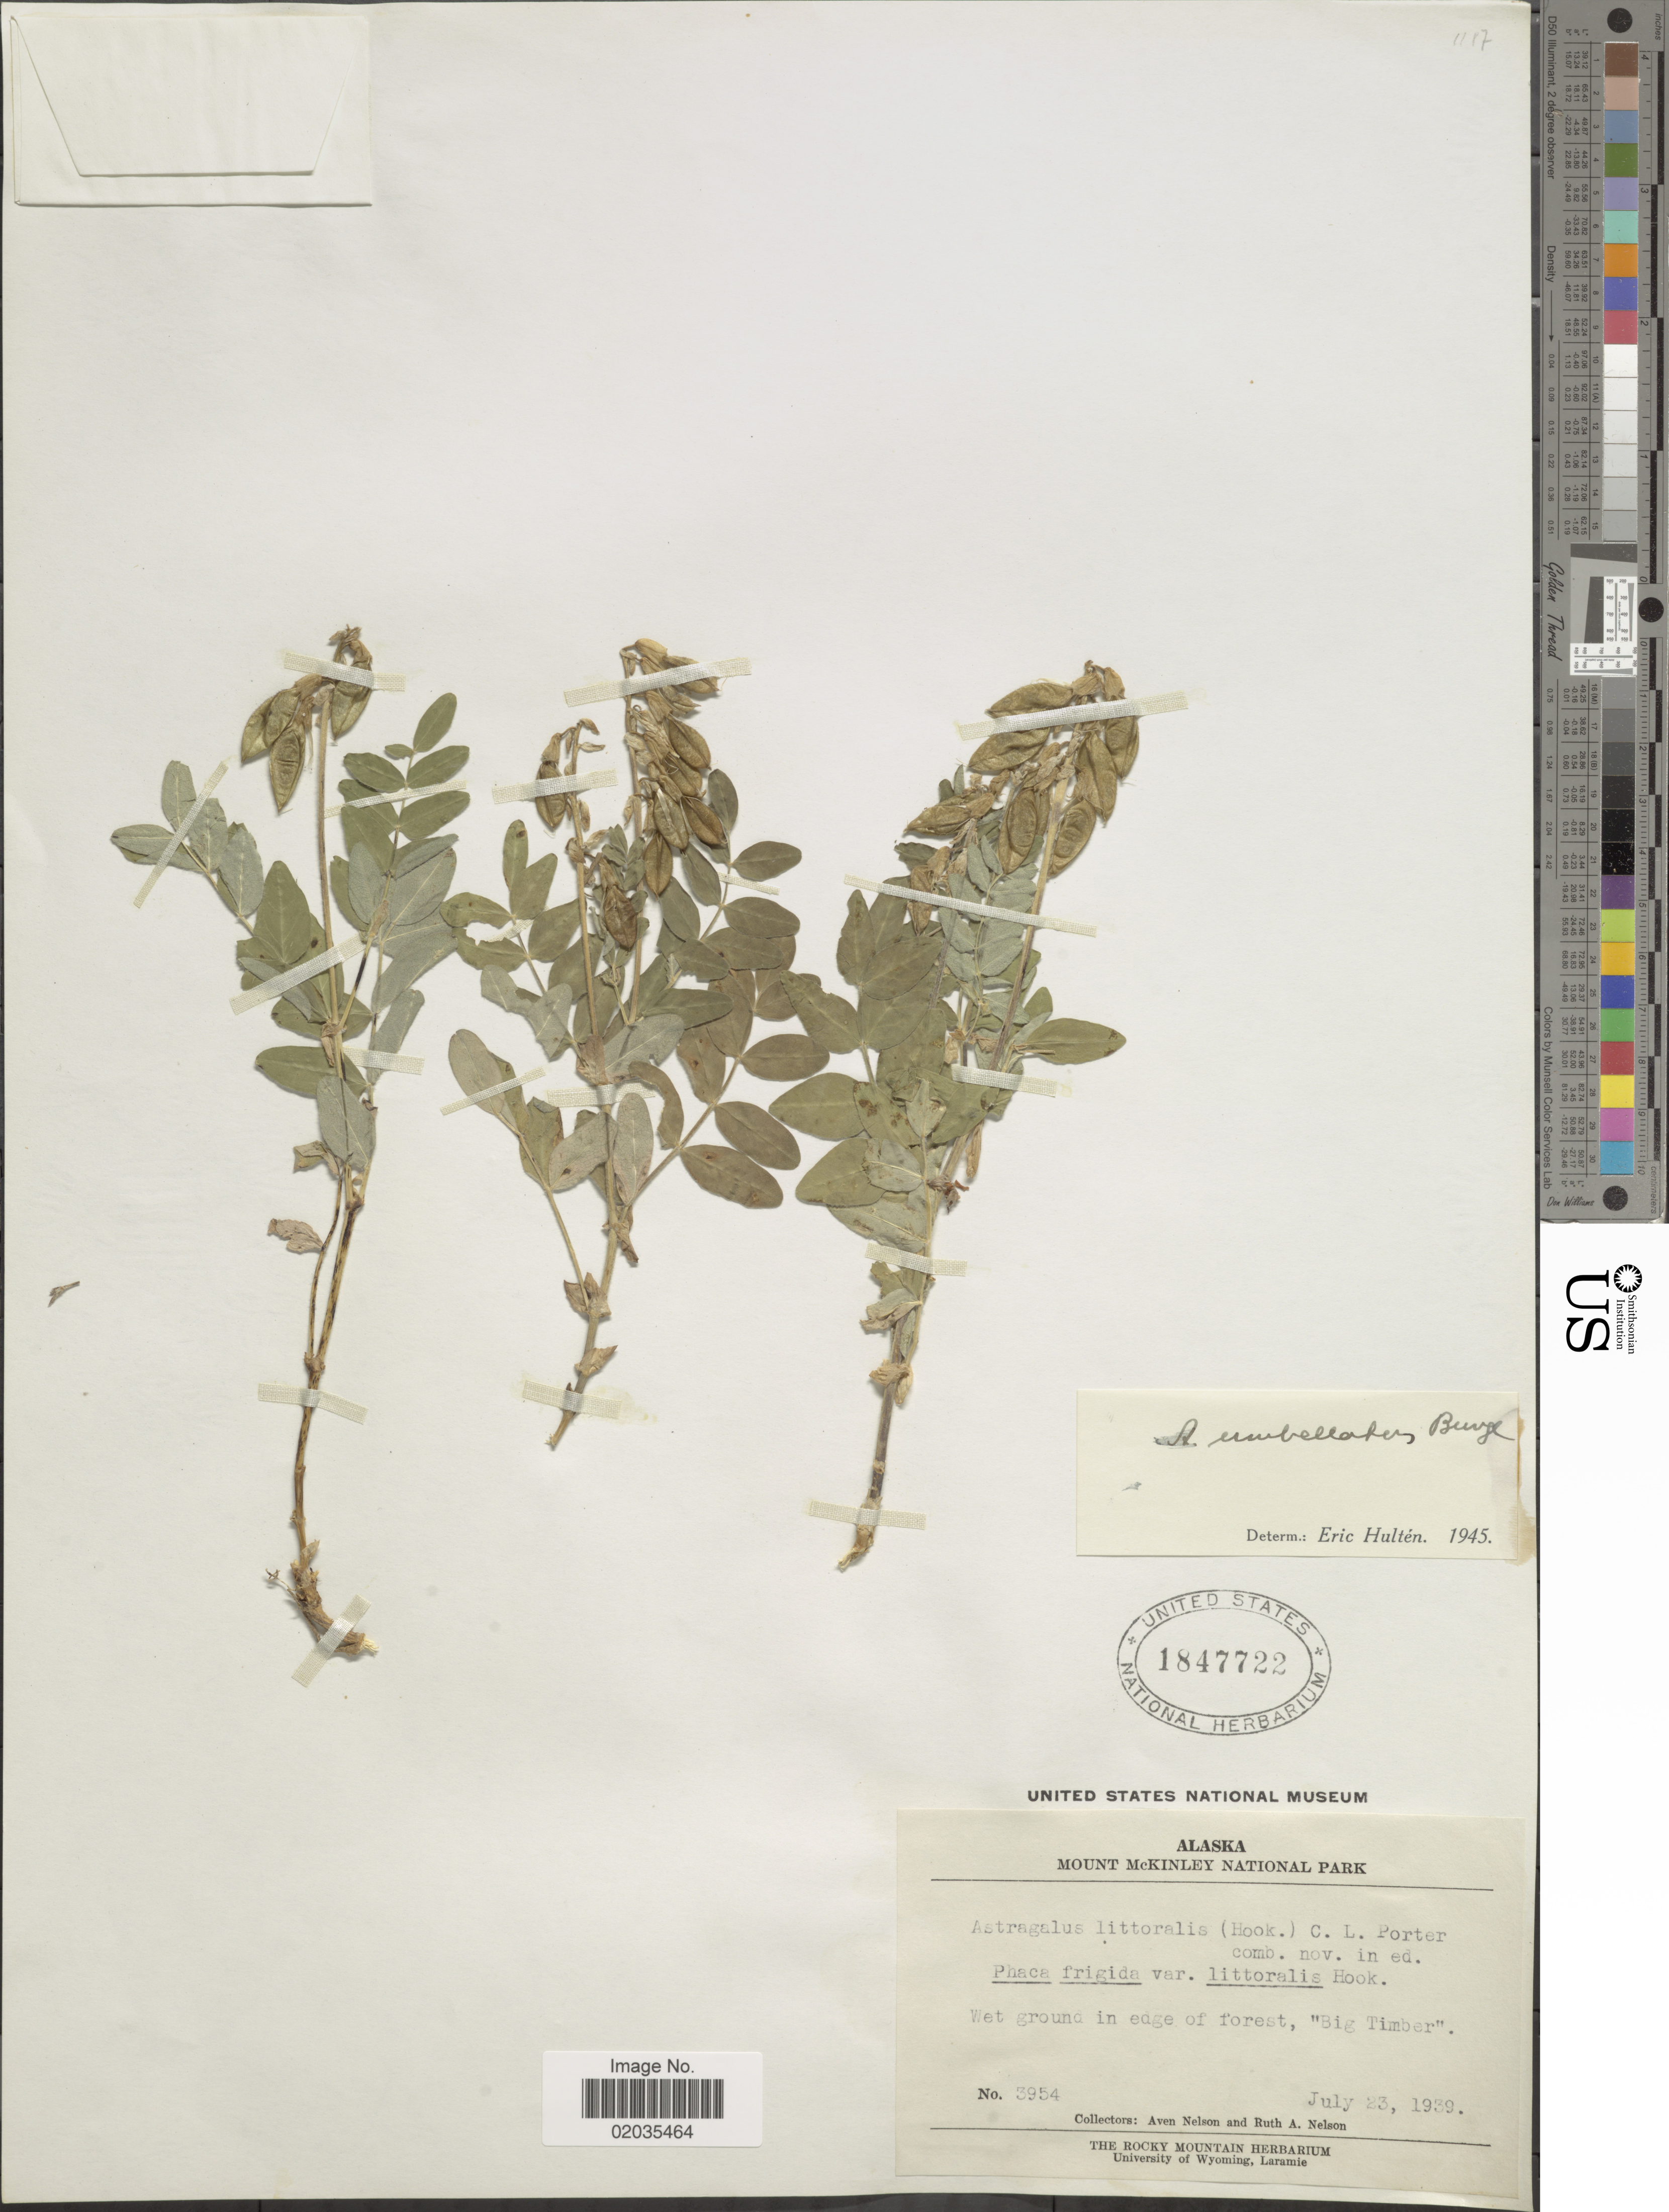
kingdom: Plantae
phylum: Tracheophyta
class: Magnoliopsida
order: Fabales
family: Fabaceae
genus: Astragalus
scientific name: Astragalus umbellatus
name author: Bunge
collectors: A. Nelson & R. A. Nelson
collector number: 3954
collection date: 1939-07-23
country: United States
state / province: Alaska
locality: Mount McKinley National Park. "Big Timber"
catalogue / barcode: US 1847722